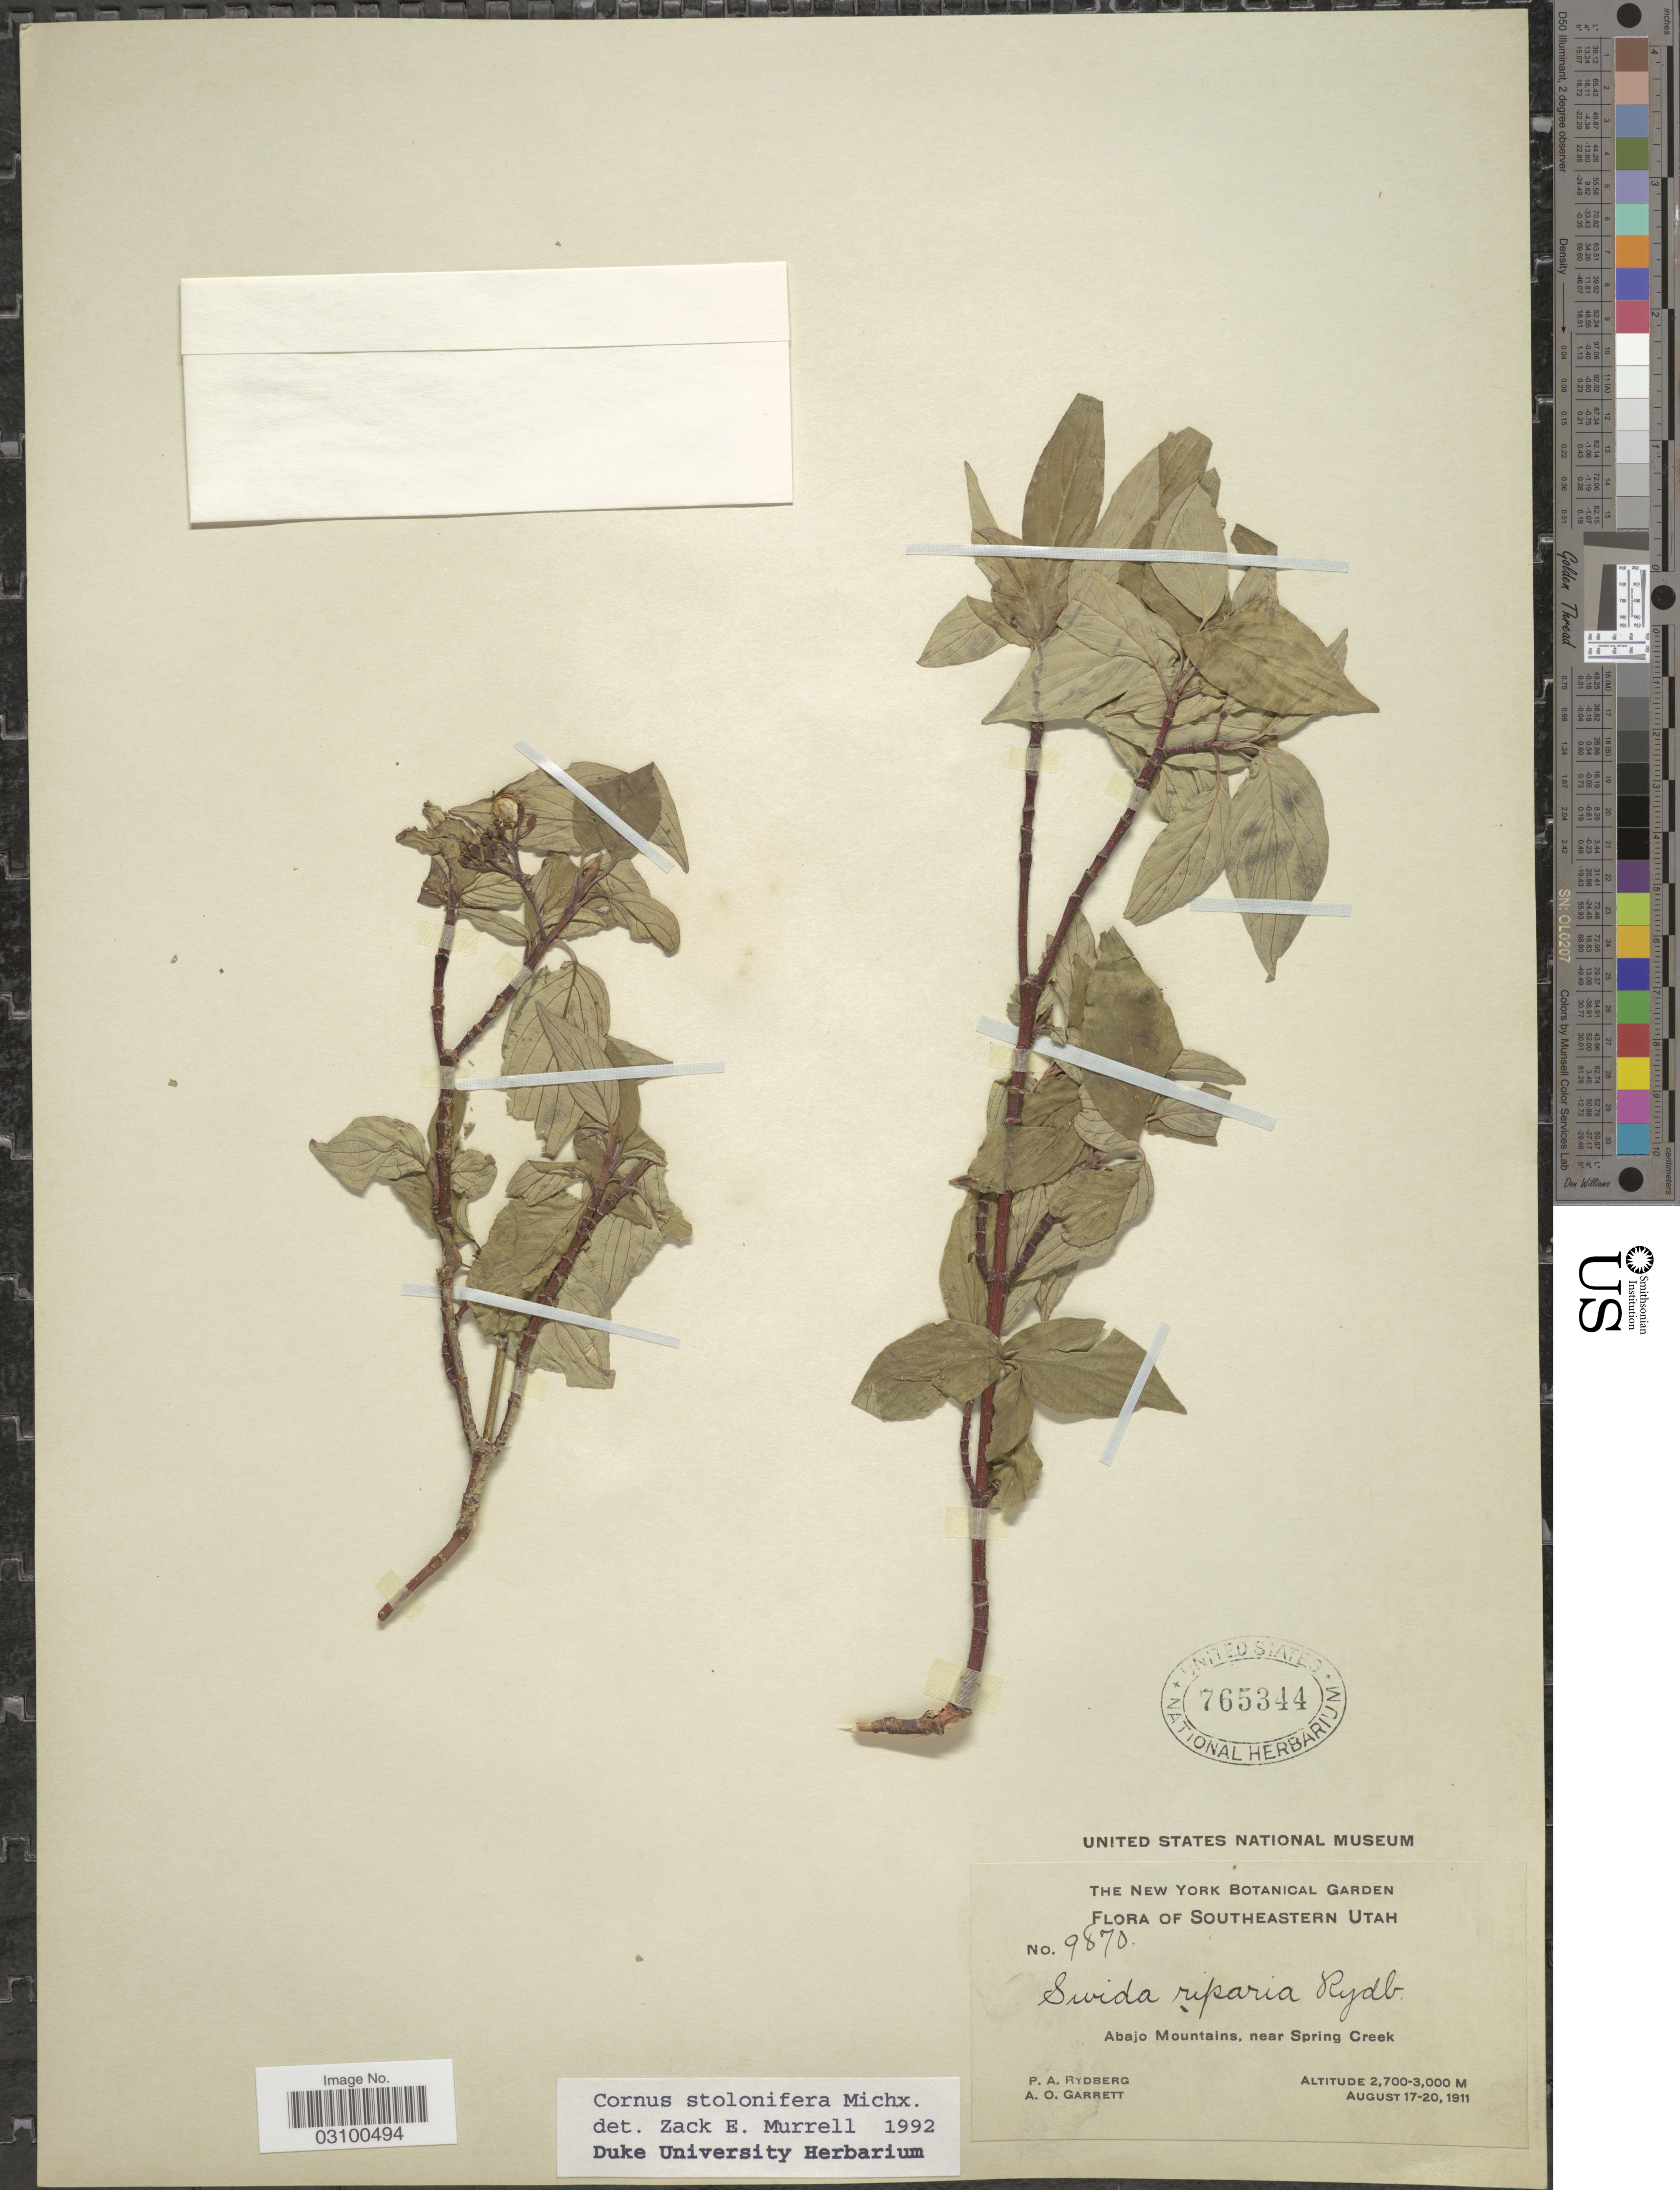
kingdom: Plantae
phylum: Tracheophyta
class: Magnoliopsida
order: Cornales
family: Cornaceae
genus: Cornus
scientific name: Cornus sericea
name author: L.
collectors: P. A. Rydberg & A. O. Garrett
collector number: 9870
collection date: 1911-08-17/1911-08-20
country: United States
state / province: Utah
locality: Southeastern Utah. Abajo Mountains, near Spring Creek.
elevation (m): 2700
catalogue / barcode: US 765344